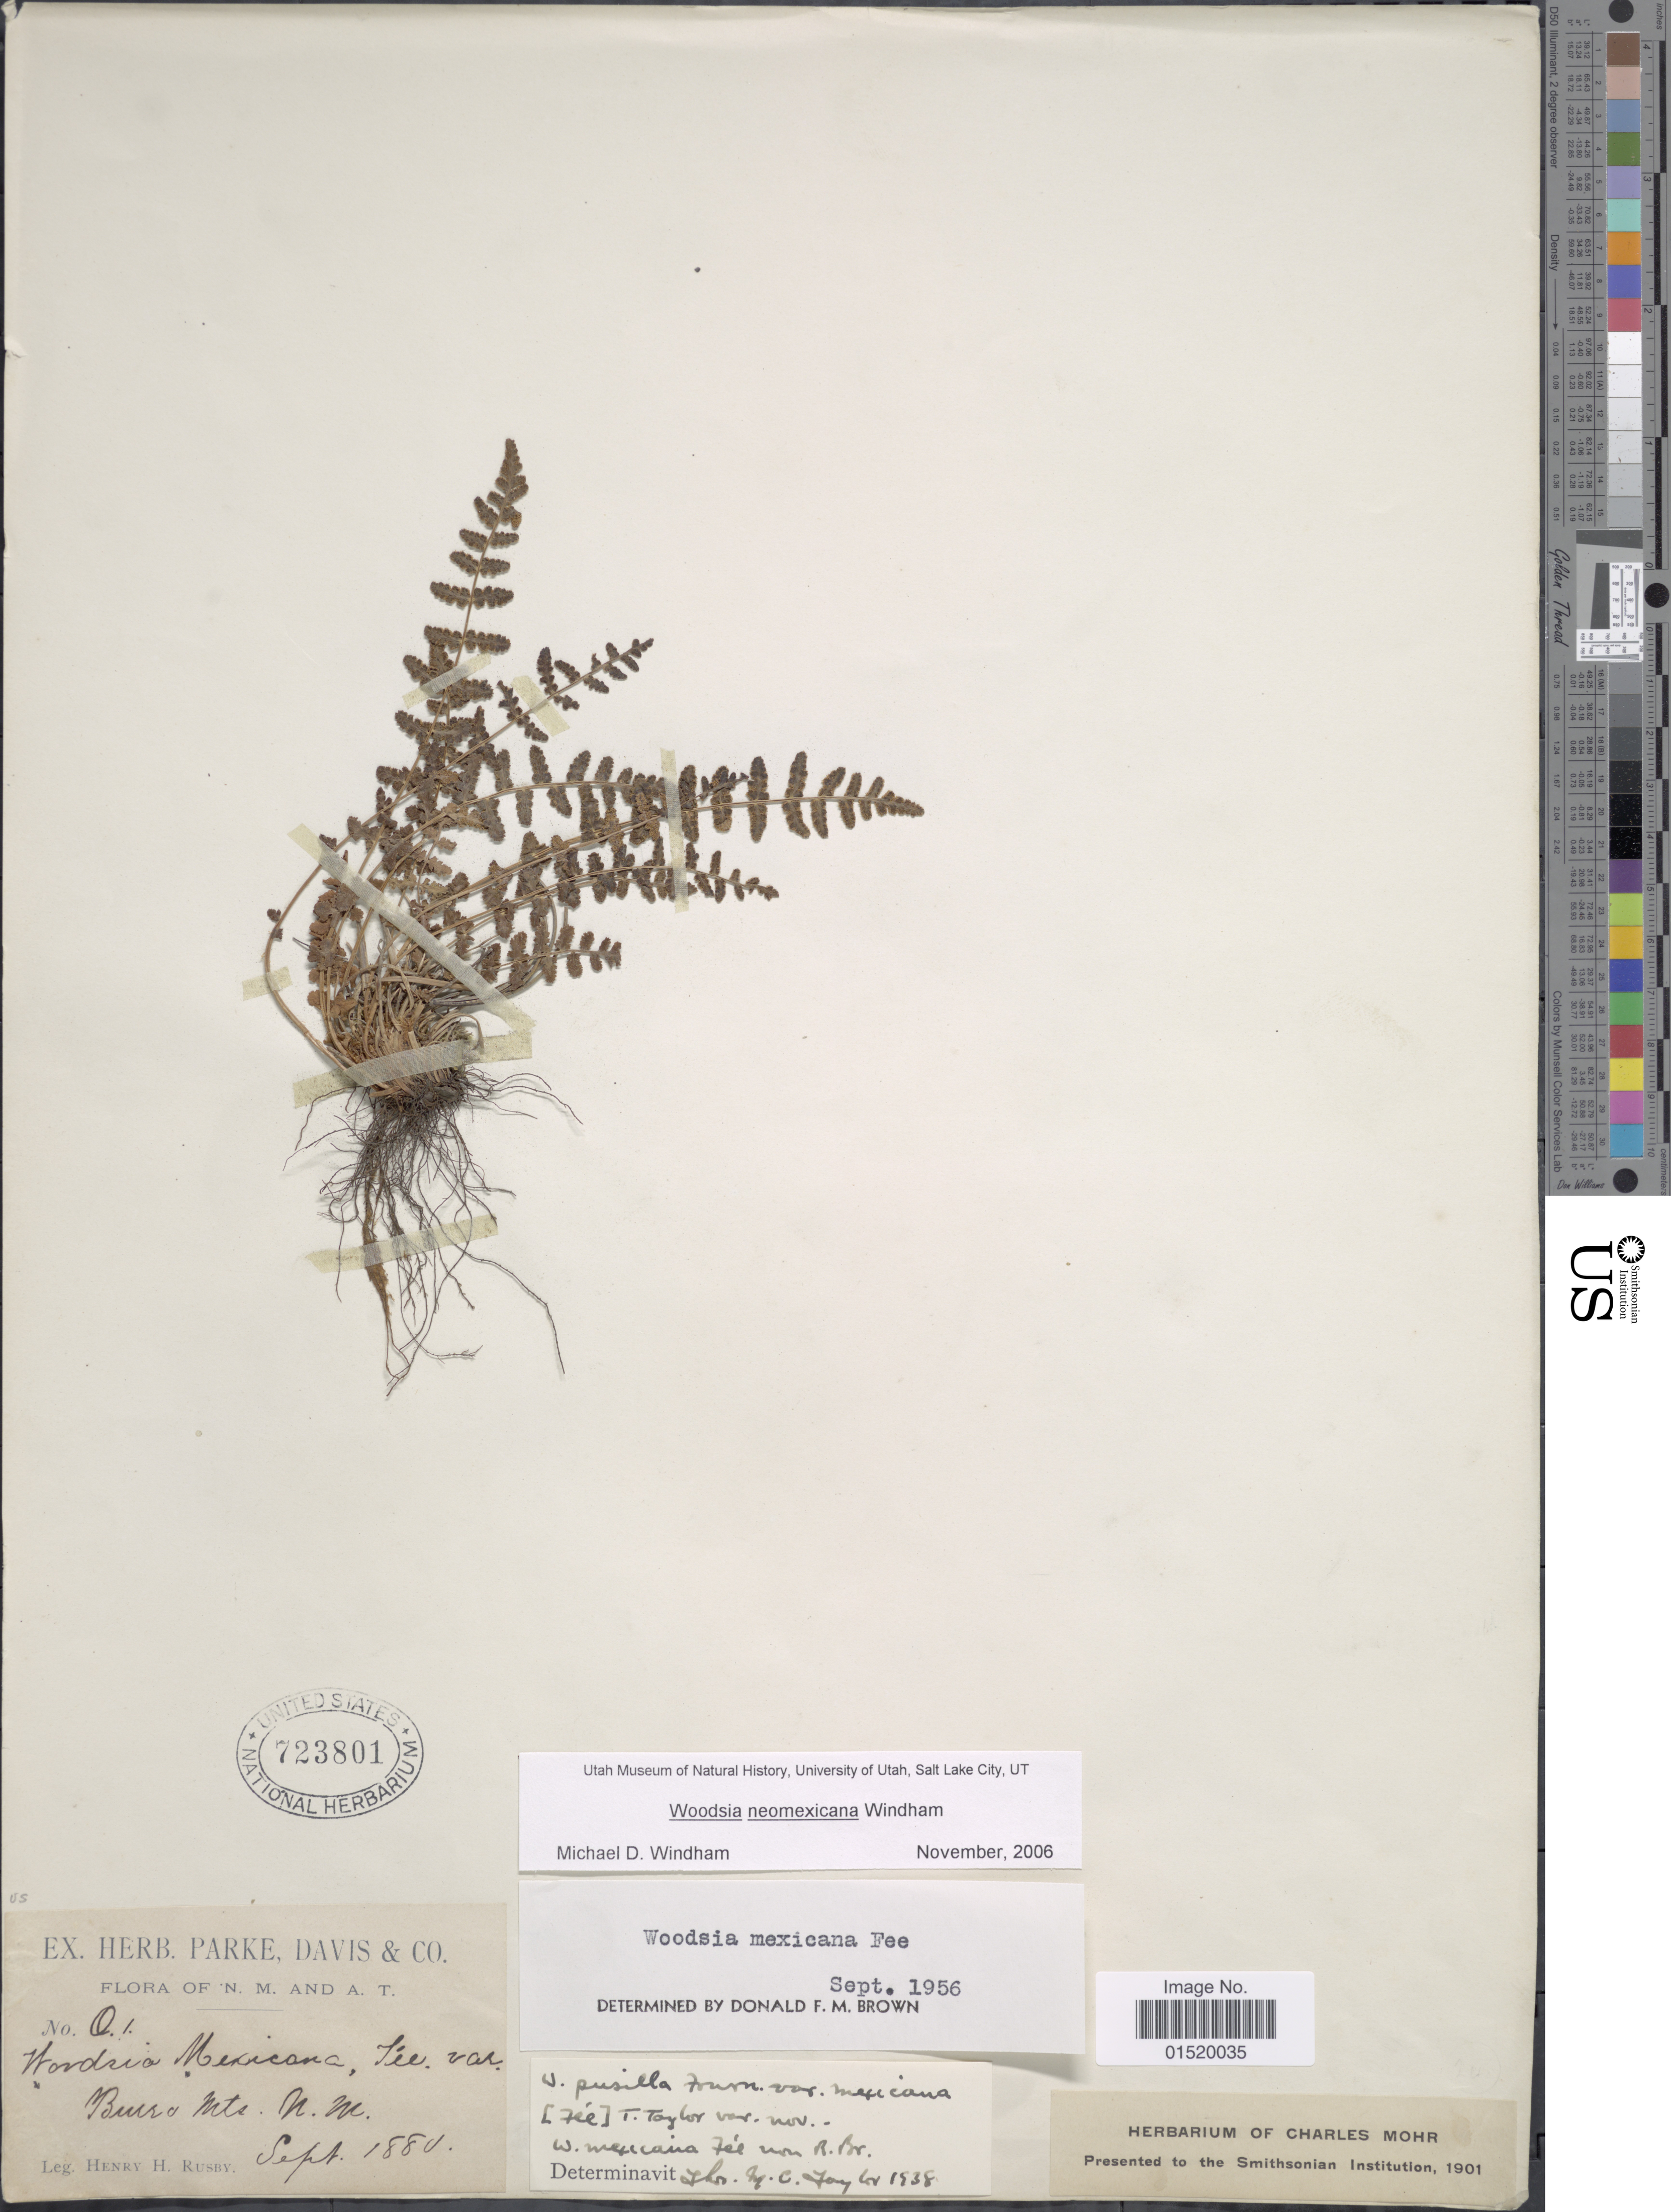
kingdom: Plantae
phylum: Tracheophyta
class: Polypodiopsida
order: Polypodiales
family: Woodsiaceae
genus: Woodsia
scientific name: Woodsia neomexicana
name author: Windham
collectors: H. H. Rusby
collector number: O.1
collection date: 1880-09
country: United States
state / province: New Mexico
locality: Burro Mts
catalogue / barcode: US 723801